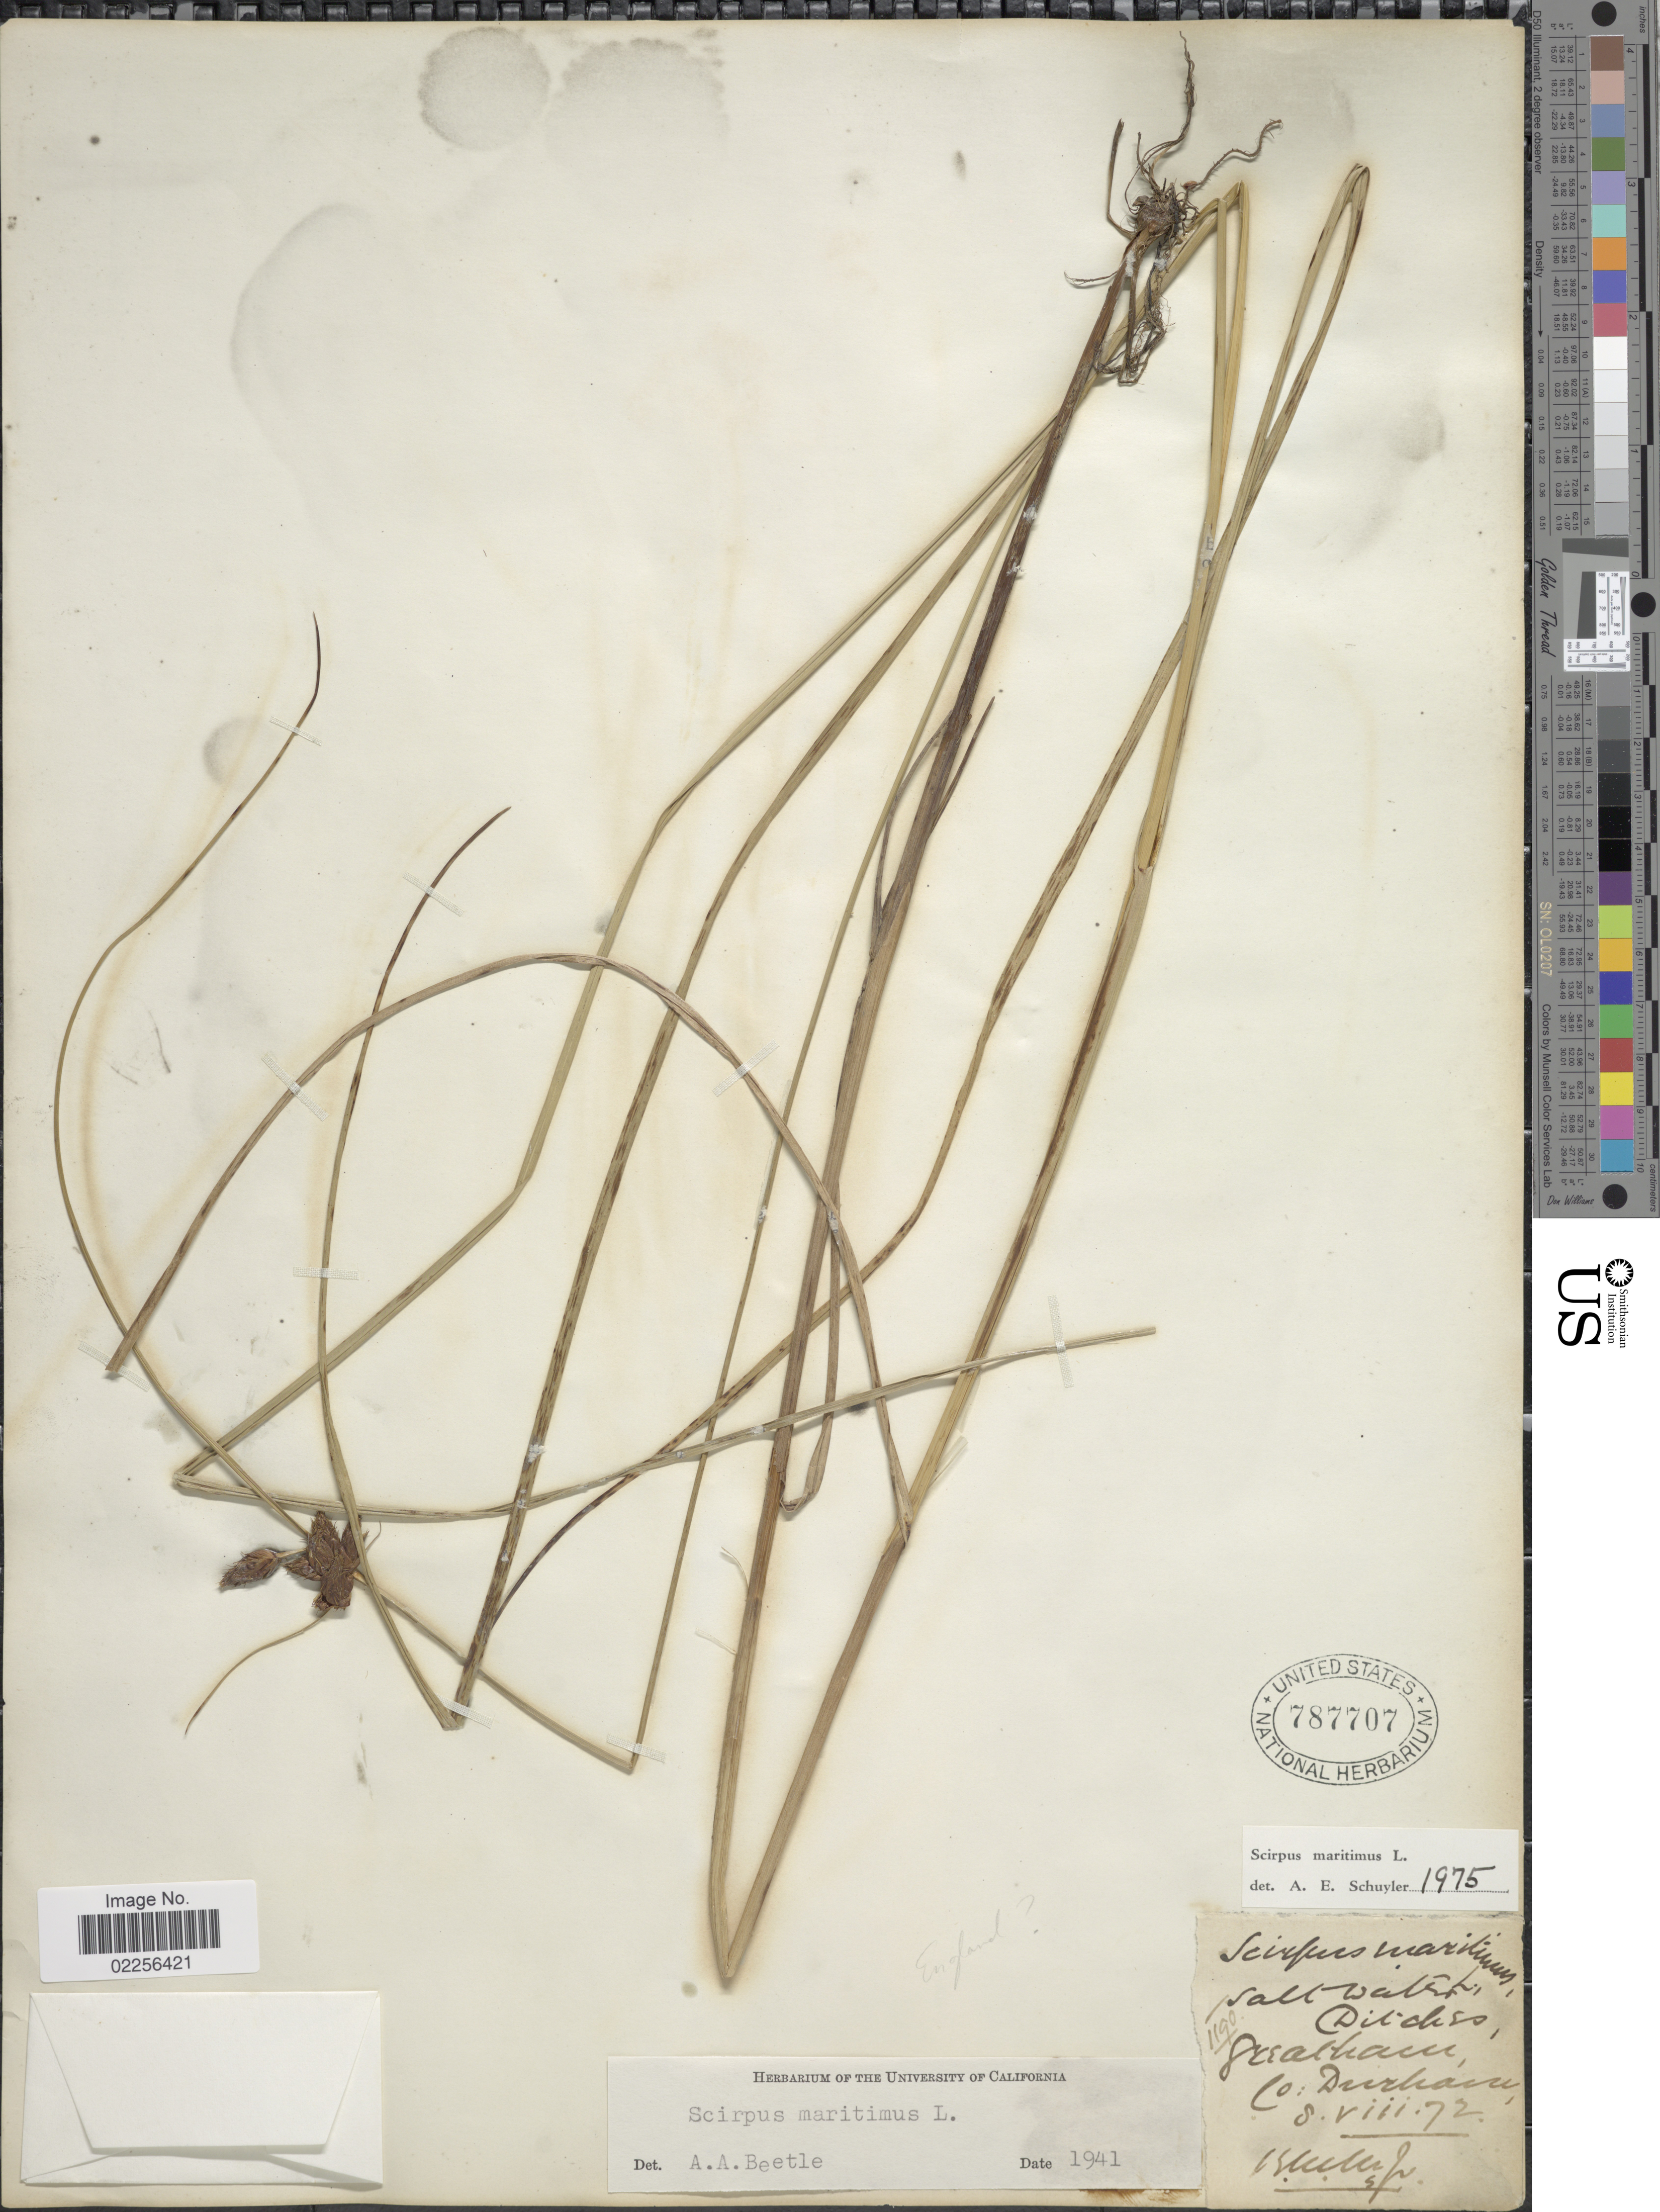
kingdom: Plantae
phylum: Tracheophyta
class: Liliopsida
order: Poales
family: Cyperaceae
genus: Bolboschoenus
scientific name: Bolboschoenus maritimus subsp. maritimus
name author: (L.) Palla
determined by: Strong, Mark T., (BOT), Smithsonian Institution - National Museum of Natural History (UNITED STATES)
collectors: B.M.M. Jr.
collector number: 1190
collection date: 1872-08-08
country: United Kingdom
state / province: England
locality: Salt Water Divides, Greatham, Co. Durham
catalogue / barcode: US 787707